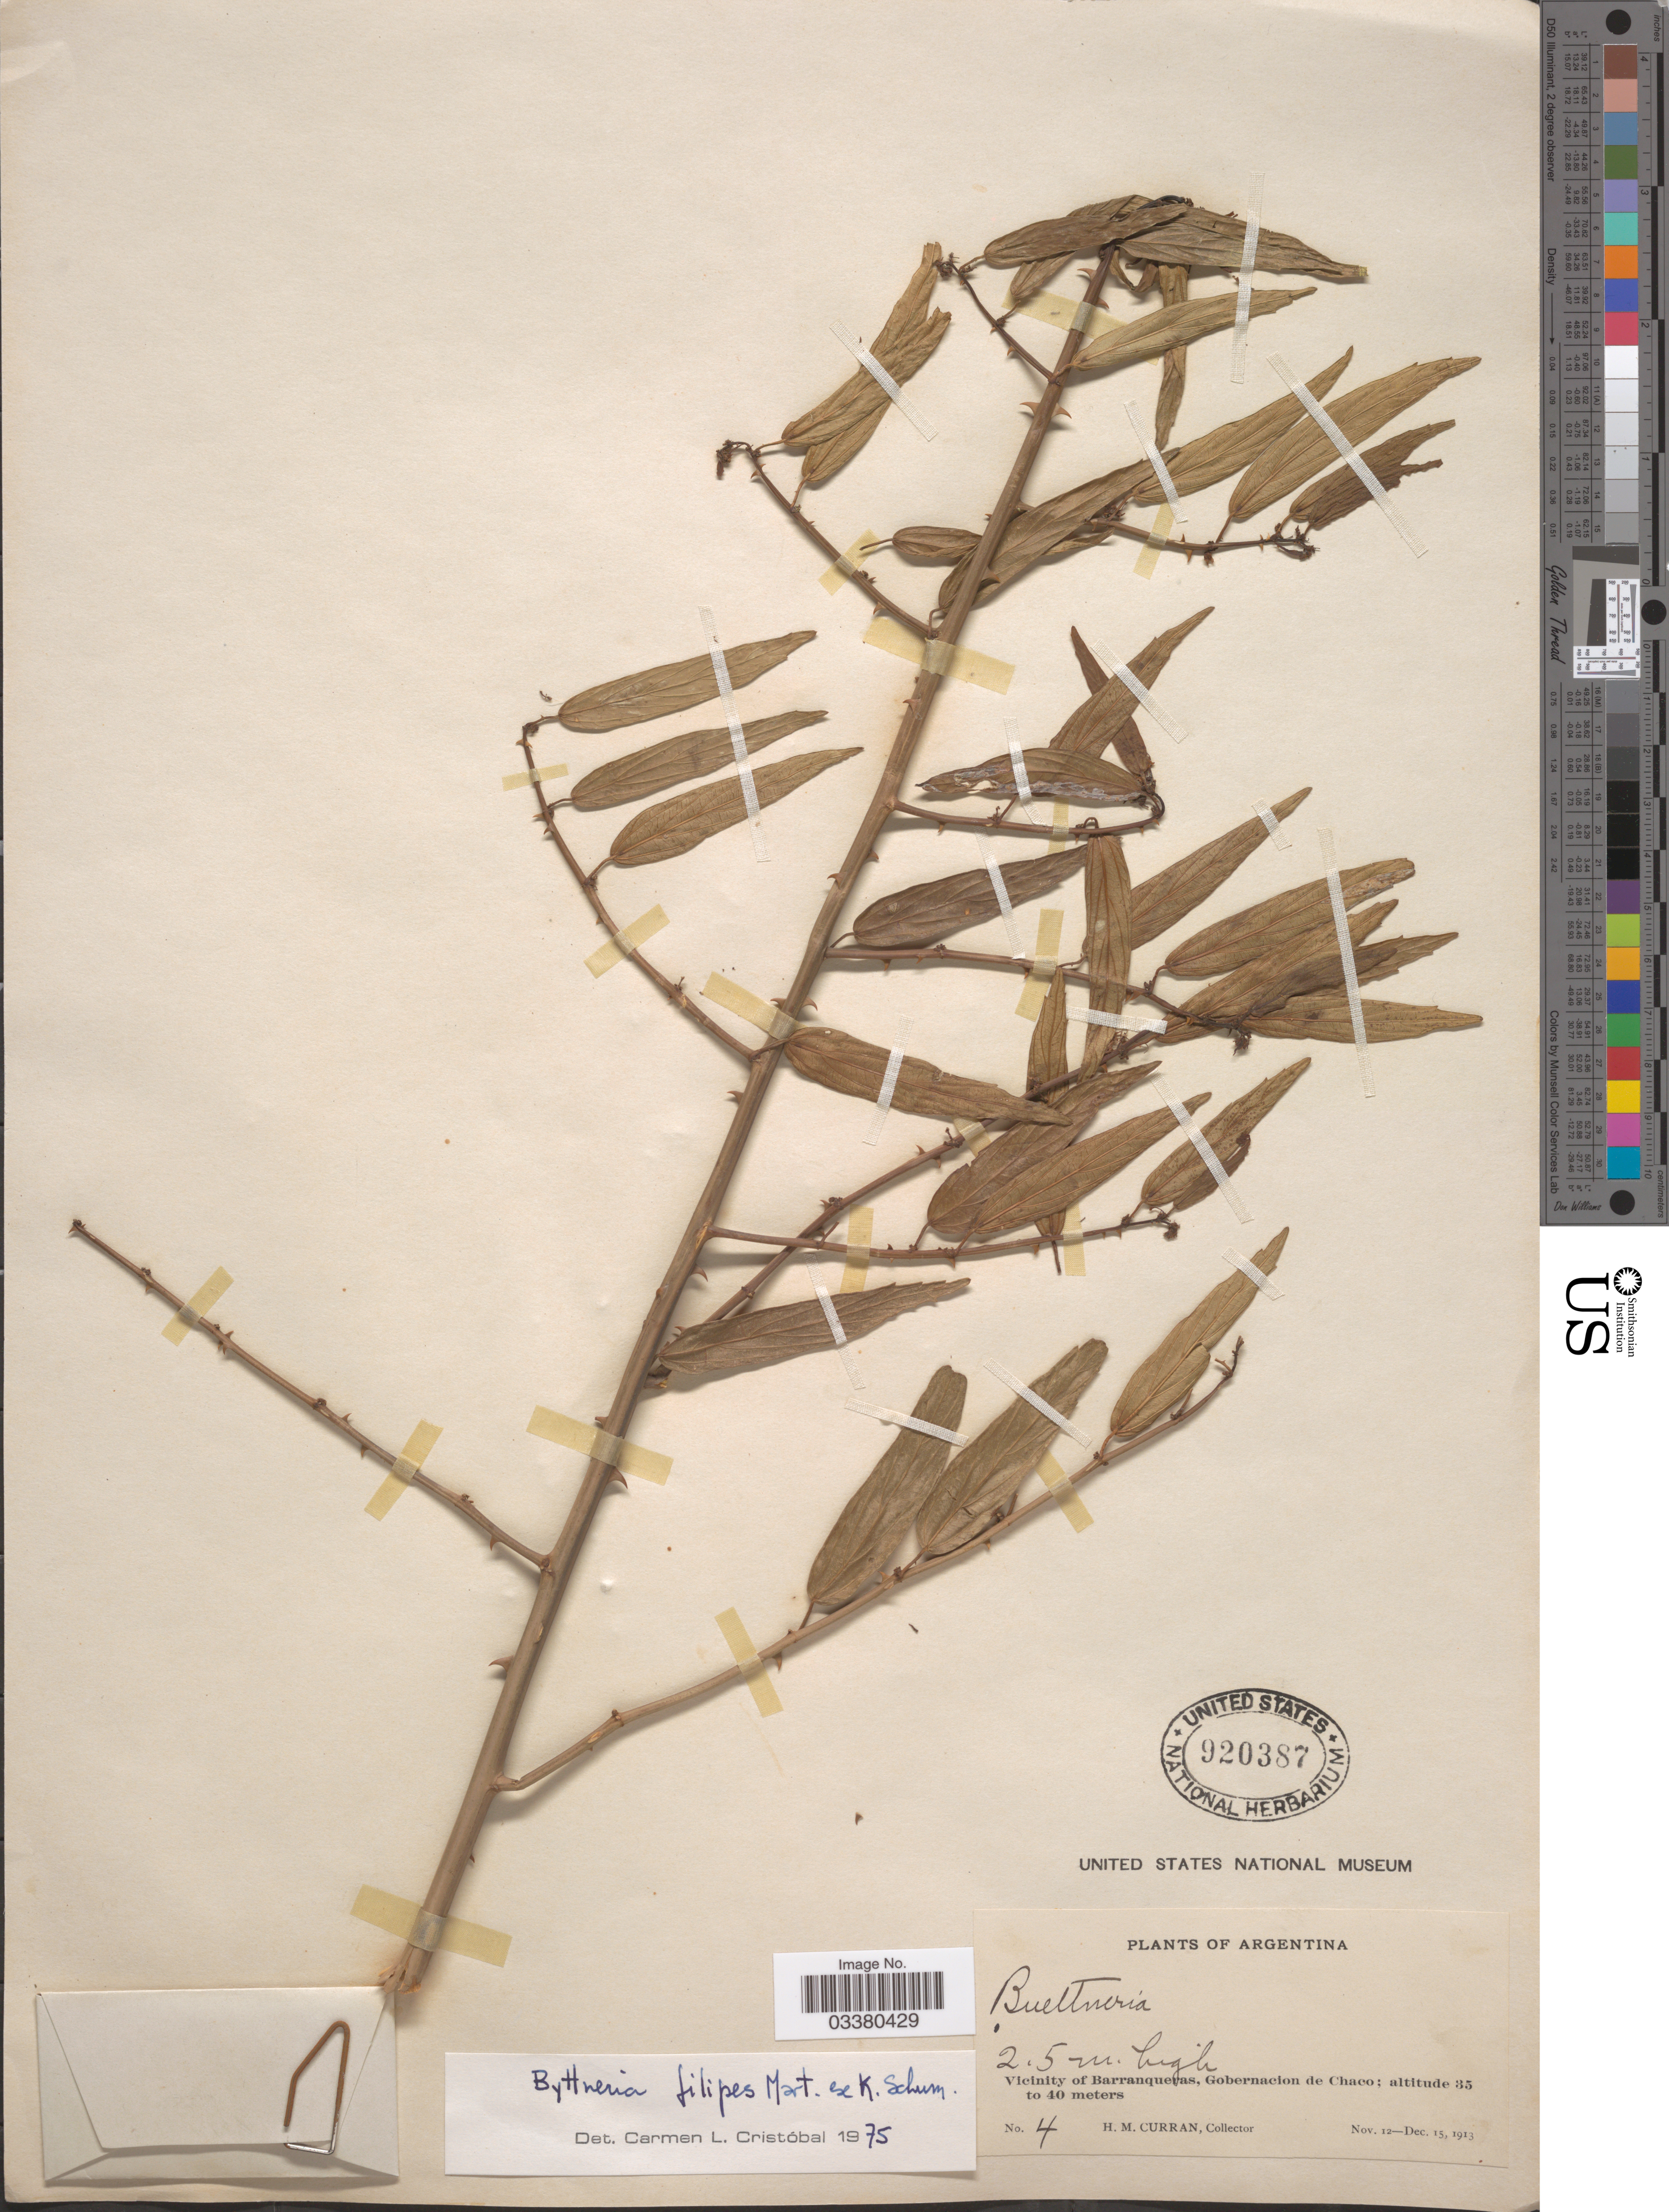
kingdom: Plantae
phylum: Tracheophyta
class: Magnoliopsida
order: Malvales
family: Malvaceae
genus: Byttneria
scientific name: Byttneria filipes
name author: C. Mart. ex K. Schum.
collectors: H. M. Curran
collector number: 4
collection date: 1913-11-12/1913-12-15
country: Argentina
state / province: Chaco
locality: Vicinity of Barranqueras, Gobernacion de Chaco.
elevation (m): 35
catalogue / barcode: US 920387